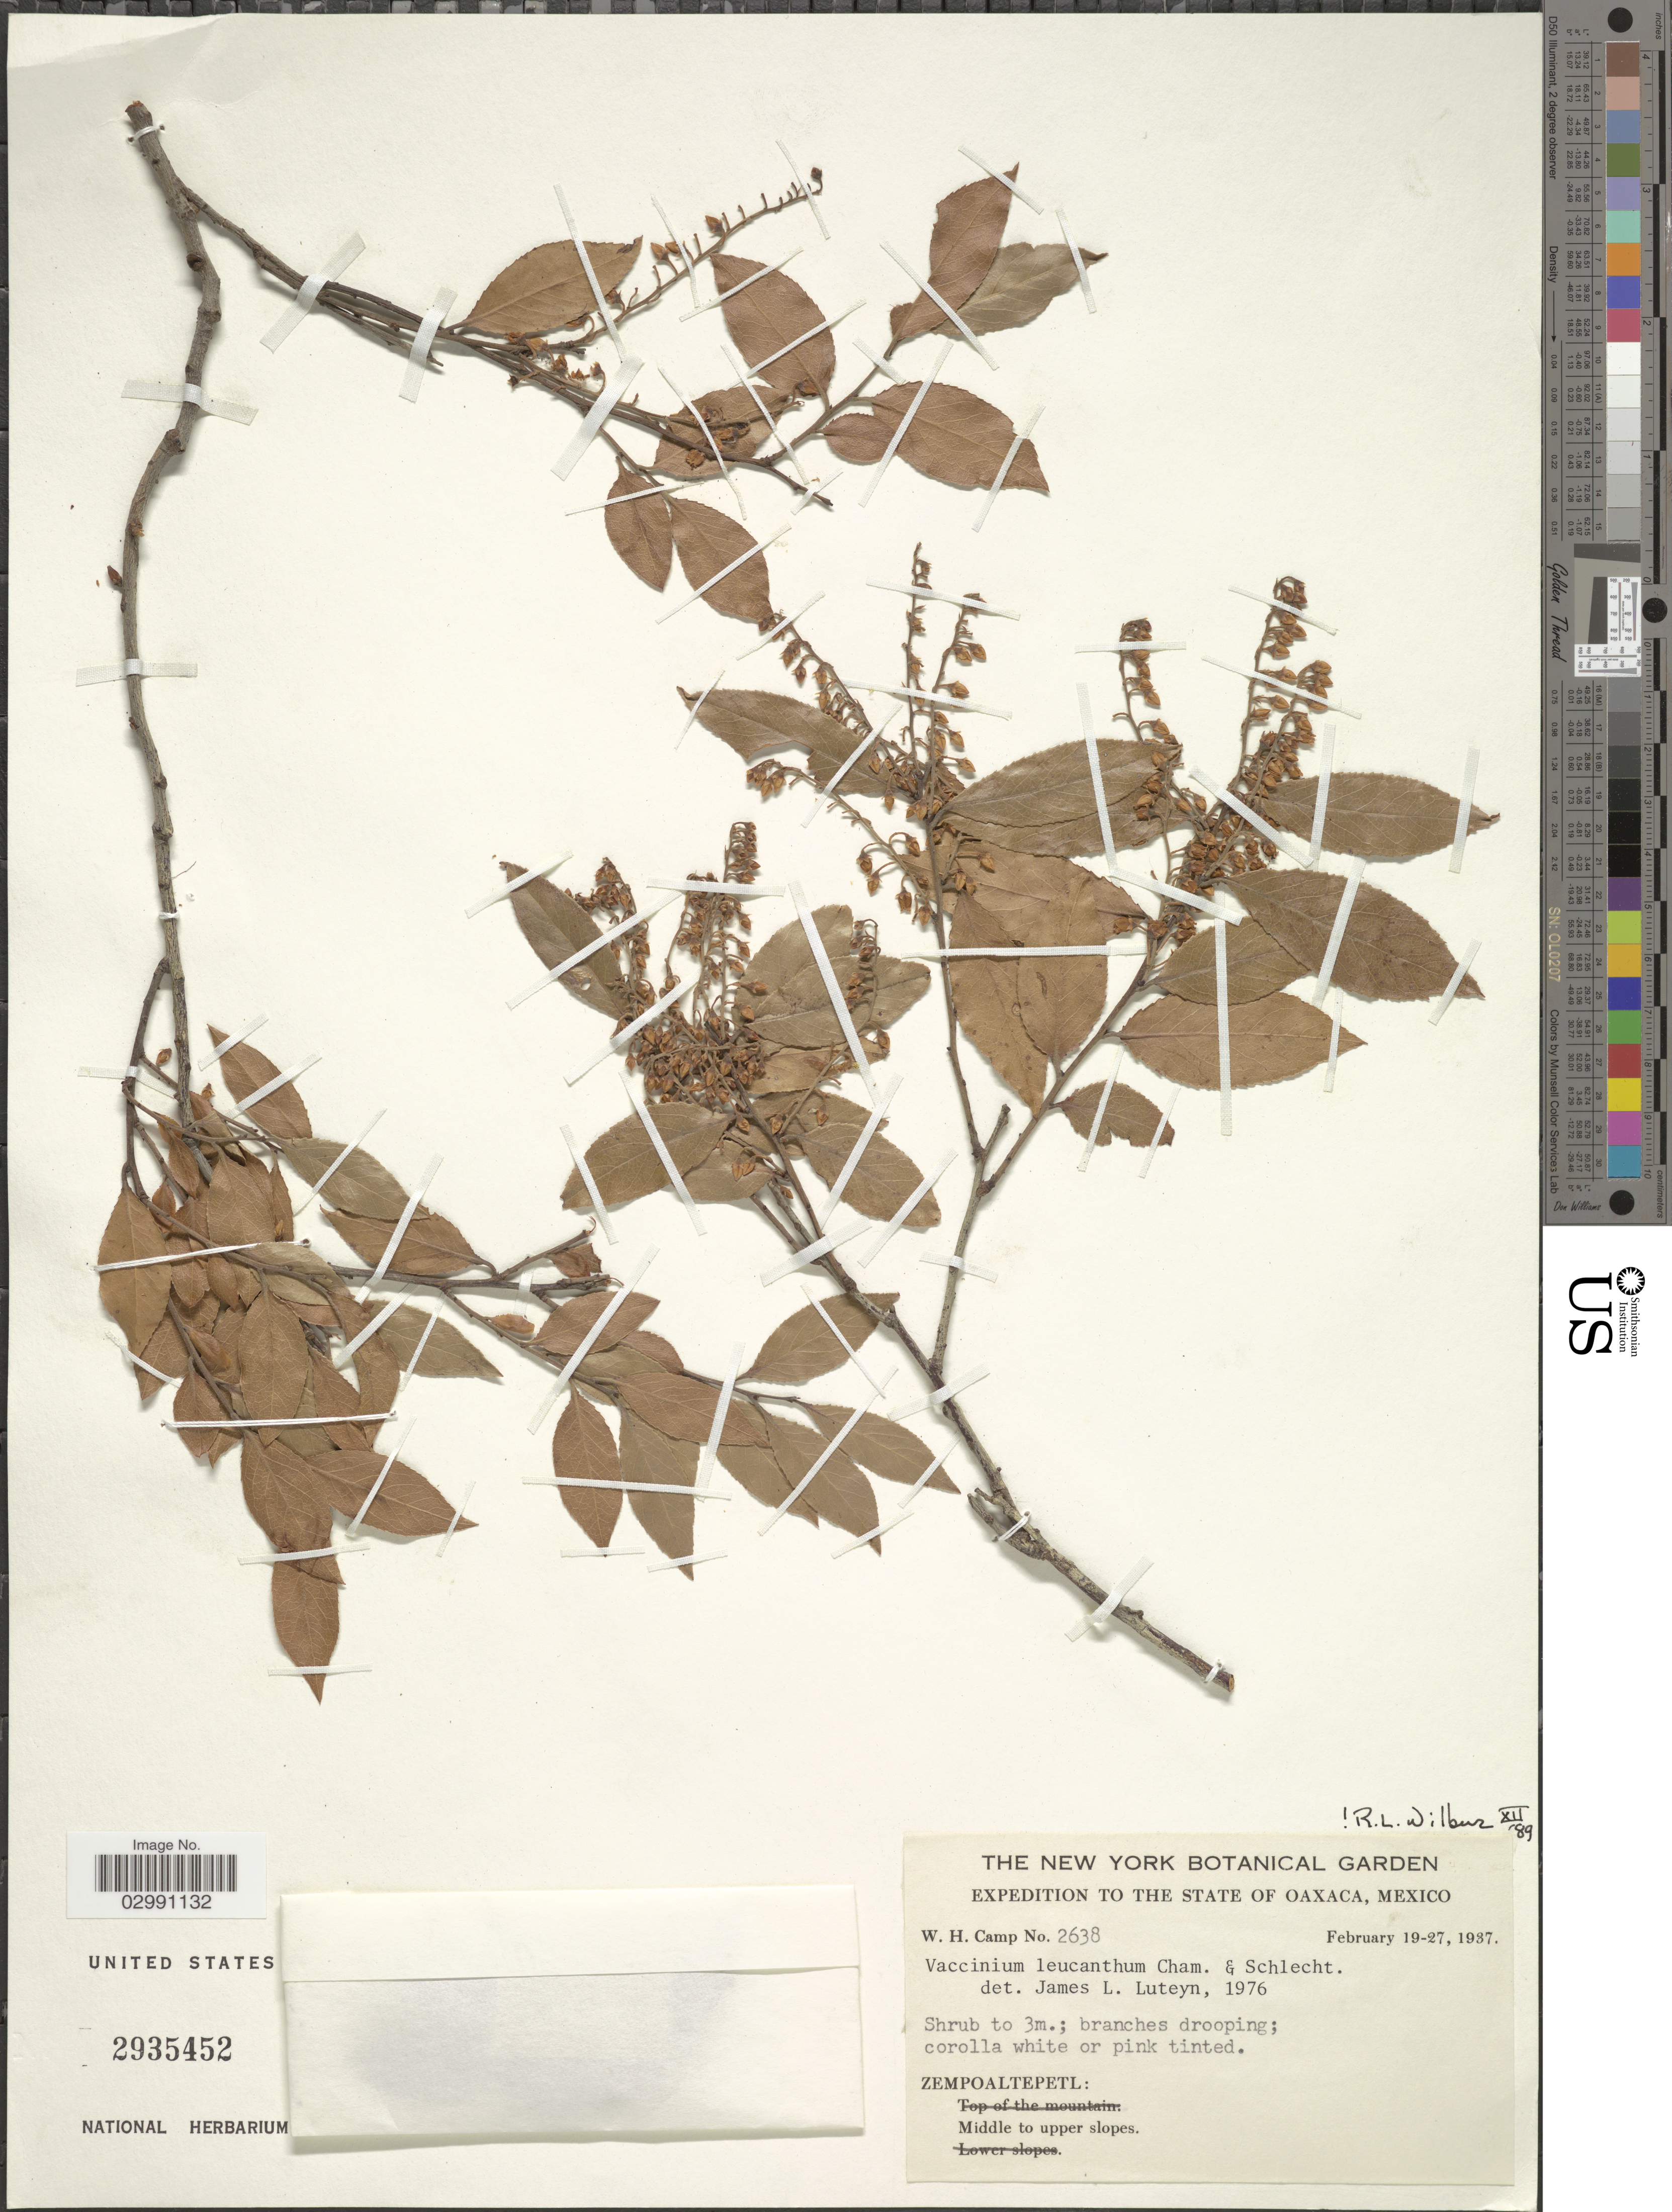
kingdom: Plantae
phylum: Tracheophyta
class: Magnoliopsida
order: Ericales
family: Ericaceae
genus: Vaccinium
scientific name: Vaccinium leucanthum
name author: Schltdl.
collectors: W. H. Camp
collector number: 2638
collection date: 1937-02-19/1937-02-27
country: Mexico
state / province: Oaxaca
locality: Zempoaltepetl: Middle to upper slopes.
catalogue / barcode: US 2935452